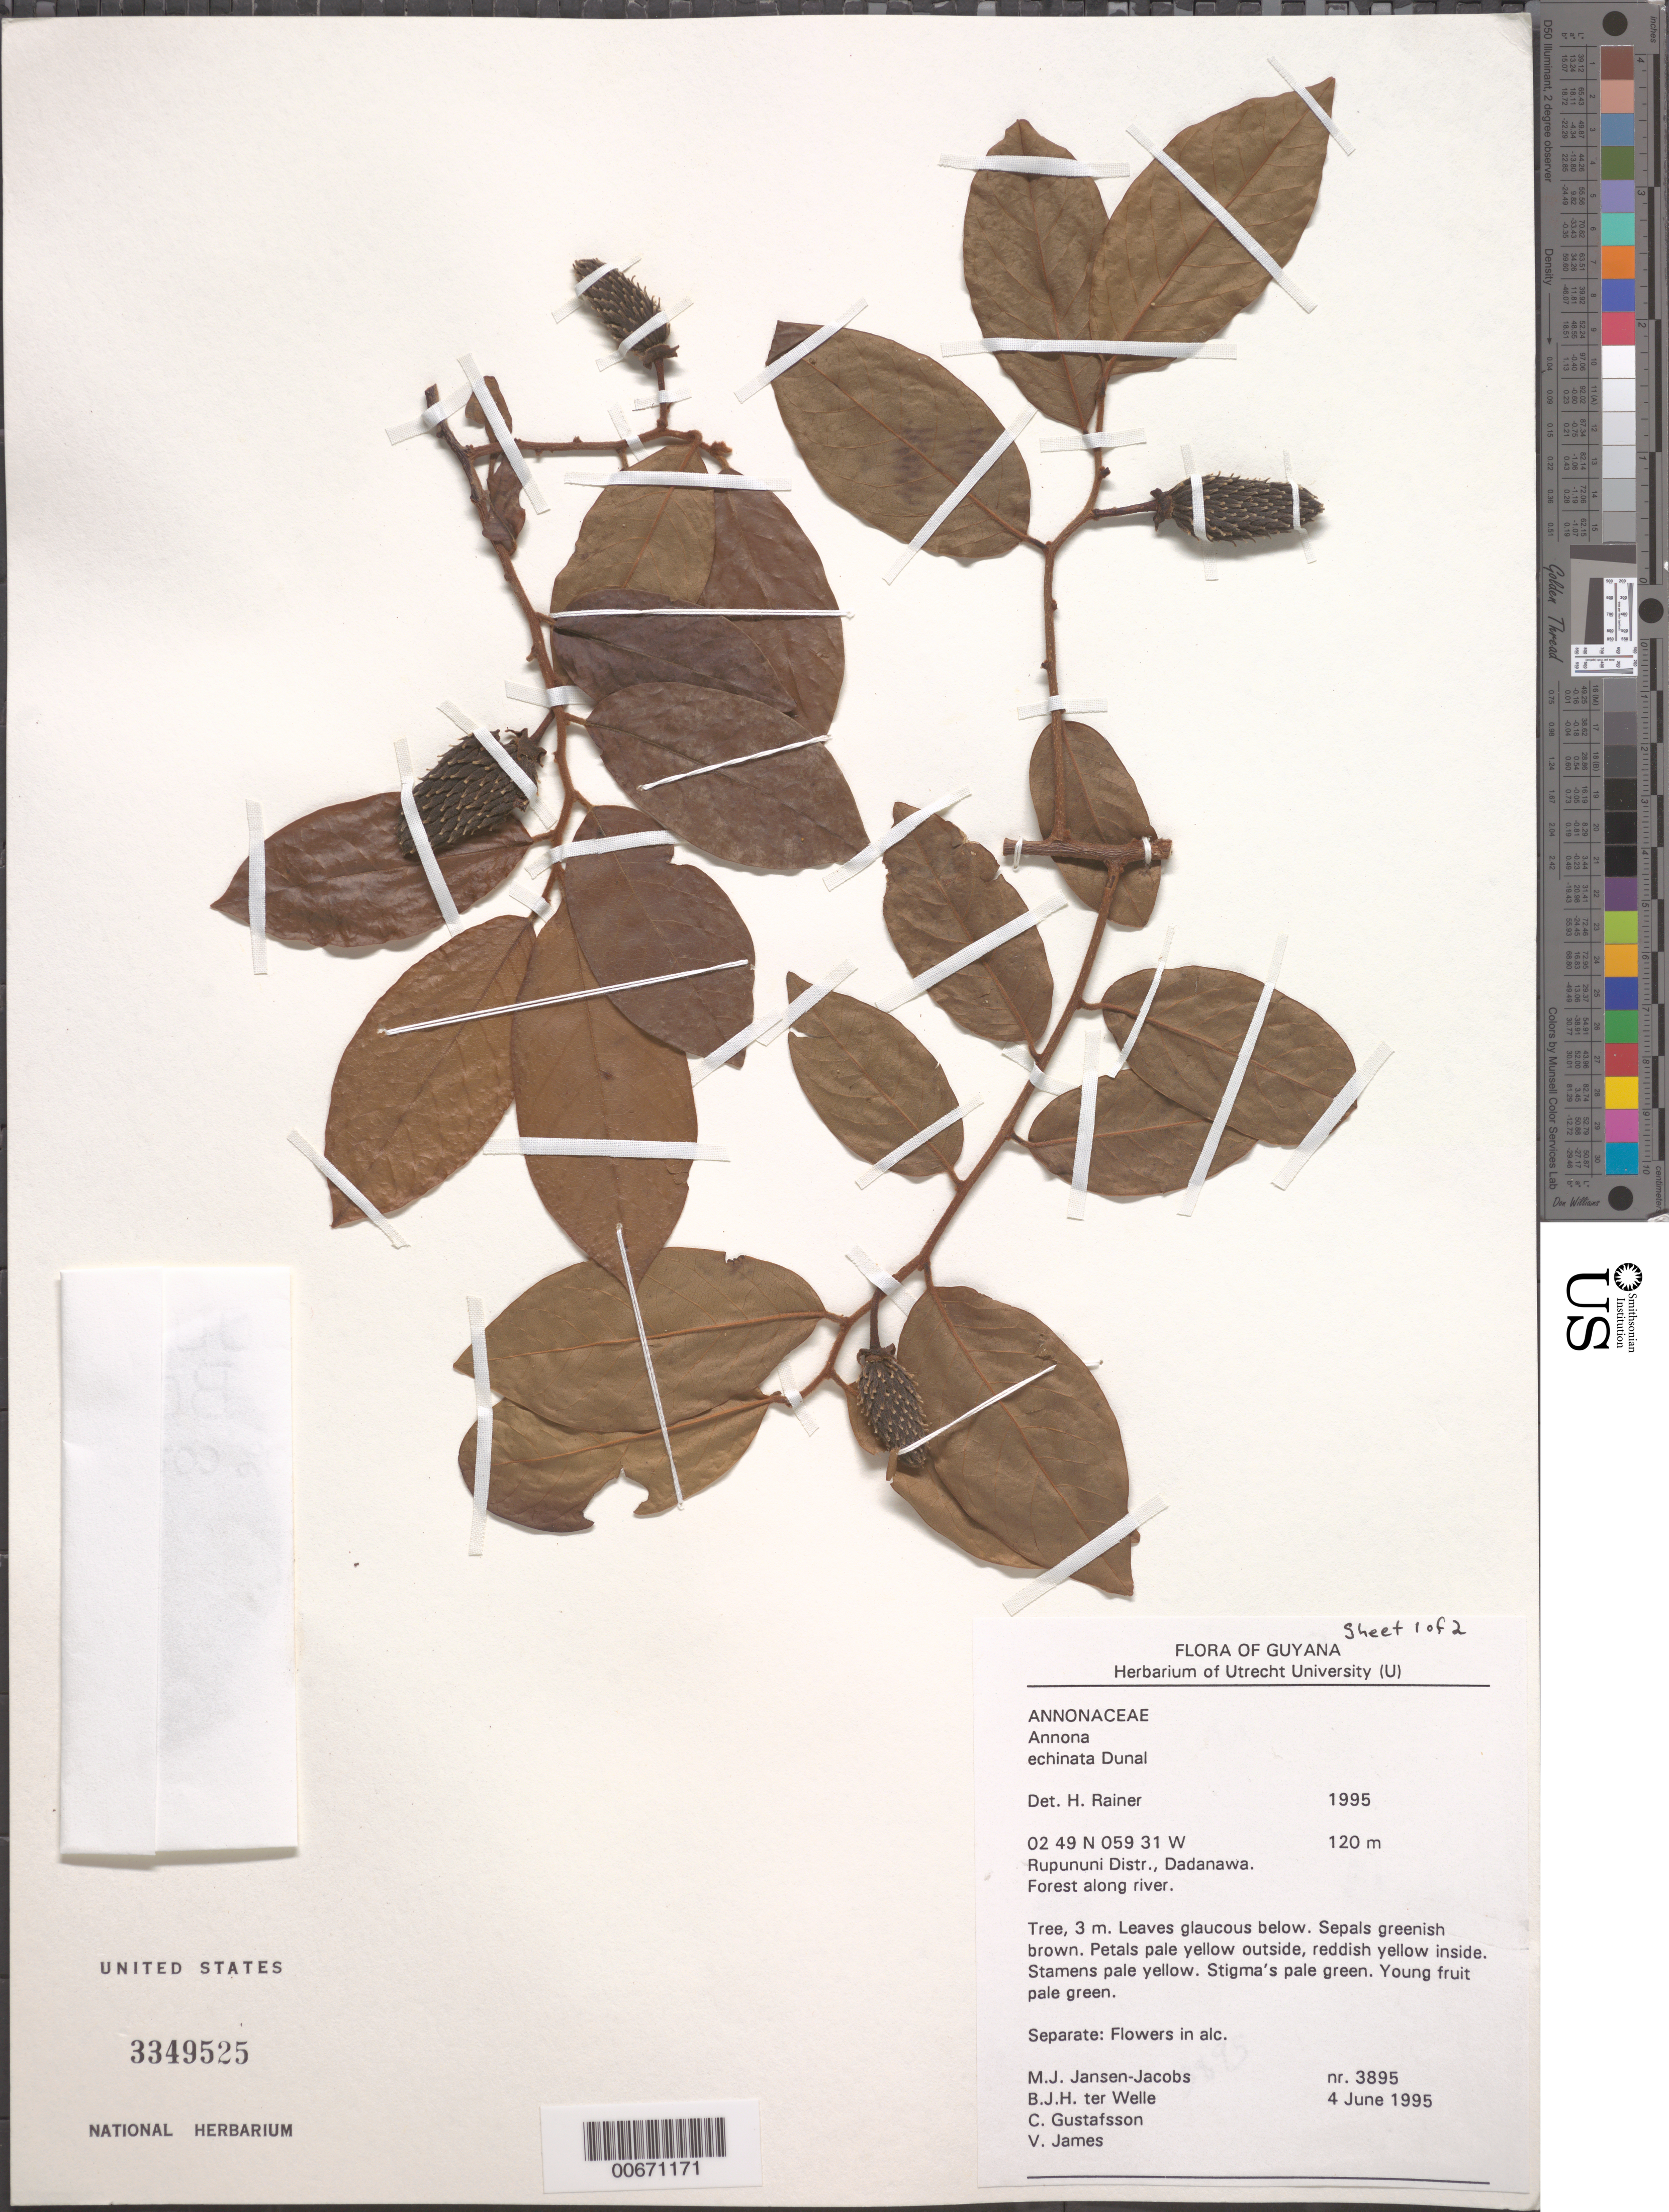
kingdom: Plantae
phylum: Tracheophyta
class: Magnoliopsida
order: Magnoliales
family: Annonaceae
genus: Annona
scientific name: Annona echinata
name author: Dunal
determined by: Rainer, H.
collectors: M. J. Jansen-Jacobs, B. Welle, C. G. Gustafsson & V. James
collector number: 3895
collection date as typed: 4-Jun-95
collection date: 1995-06-04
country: Guyana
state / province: U. Takutu-U. Essequibo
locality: Dadanawa, Rupununi River, Rupununi District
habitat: Forest along river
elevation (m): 120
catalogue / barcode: US 3349525